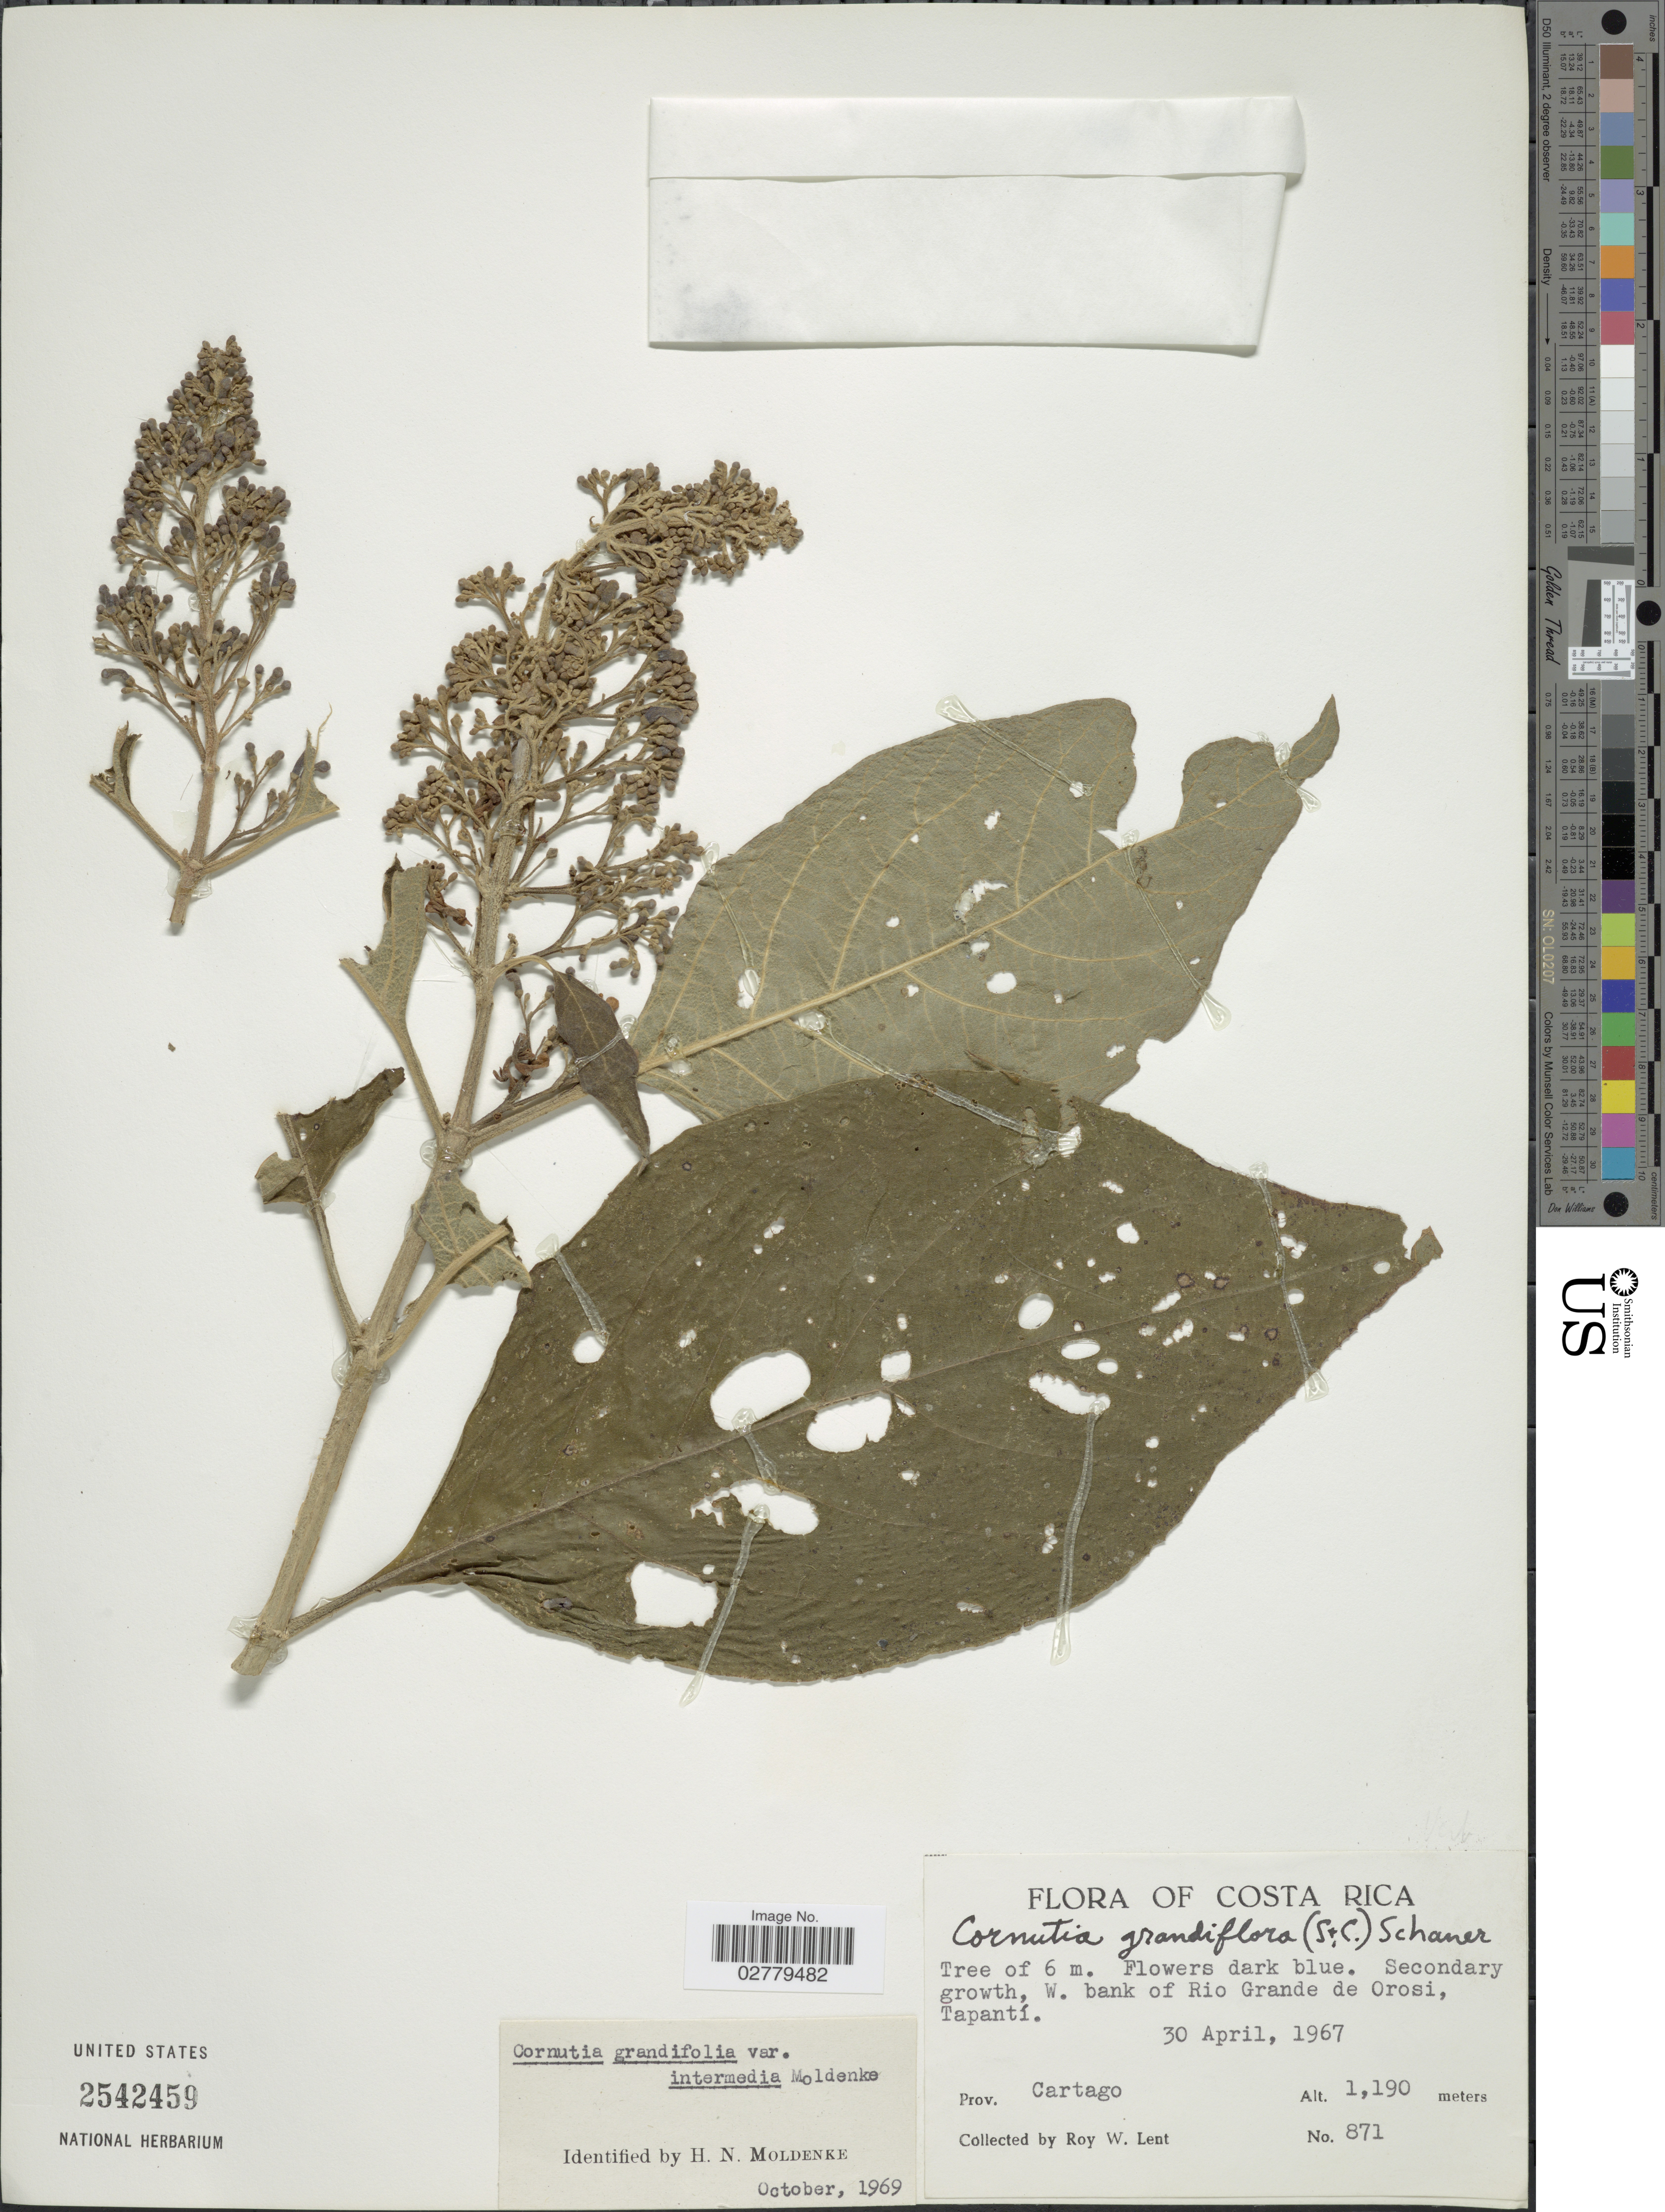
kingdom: Plantae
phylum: Tracheophyta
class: Magnoliopsida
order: Lamiales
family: Lamiaceae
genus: Cornutia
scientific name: Cornutia grandifolia var. intermedia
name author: Moldenke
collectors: R. W. Lent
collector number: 871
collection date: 1967-04-30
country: Costa Rica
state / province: Cartago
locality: W. bank of Rio Grando de Orosi, Tapantí.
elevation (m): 1190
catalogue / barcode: US 2542459